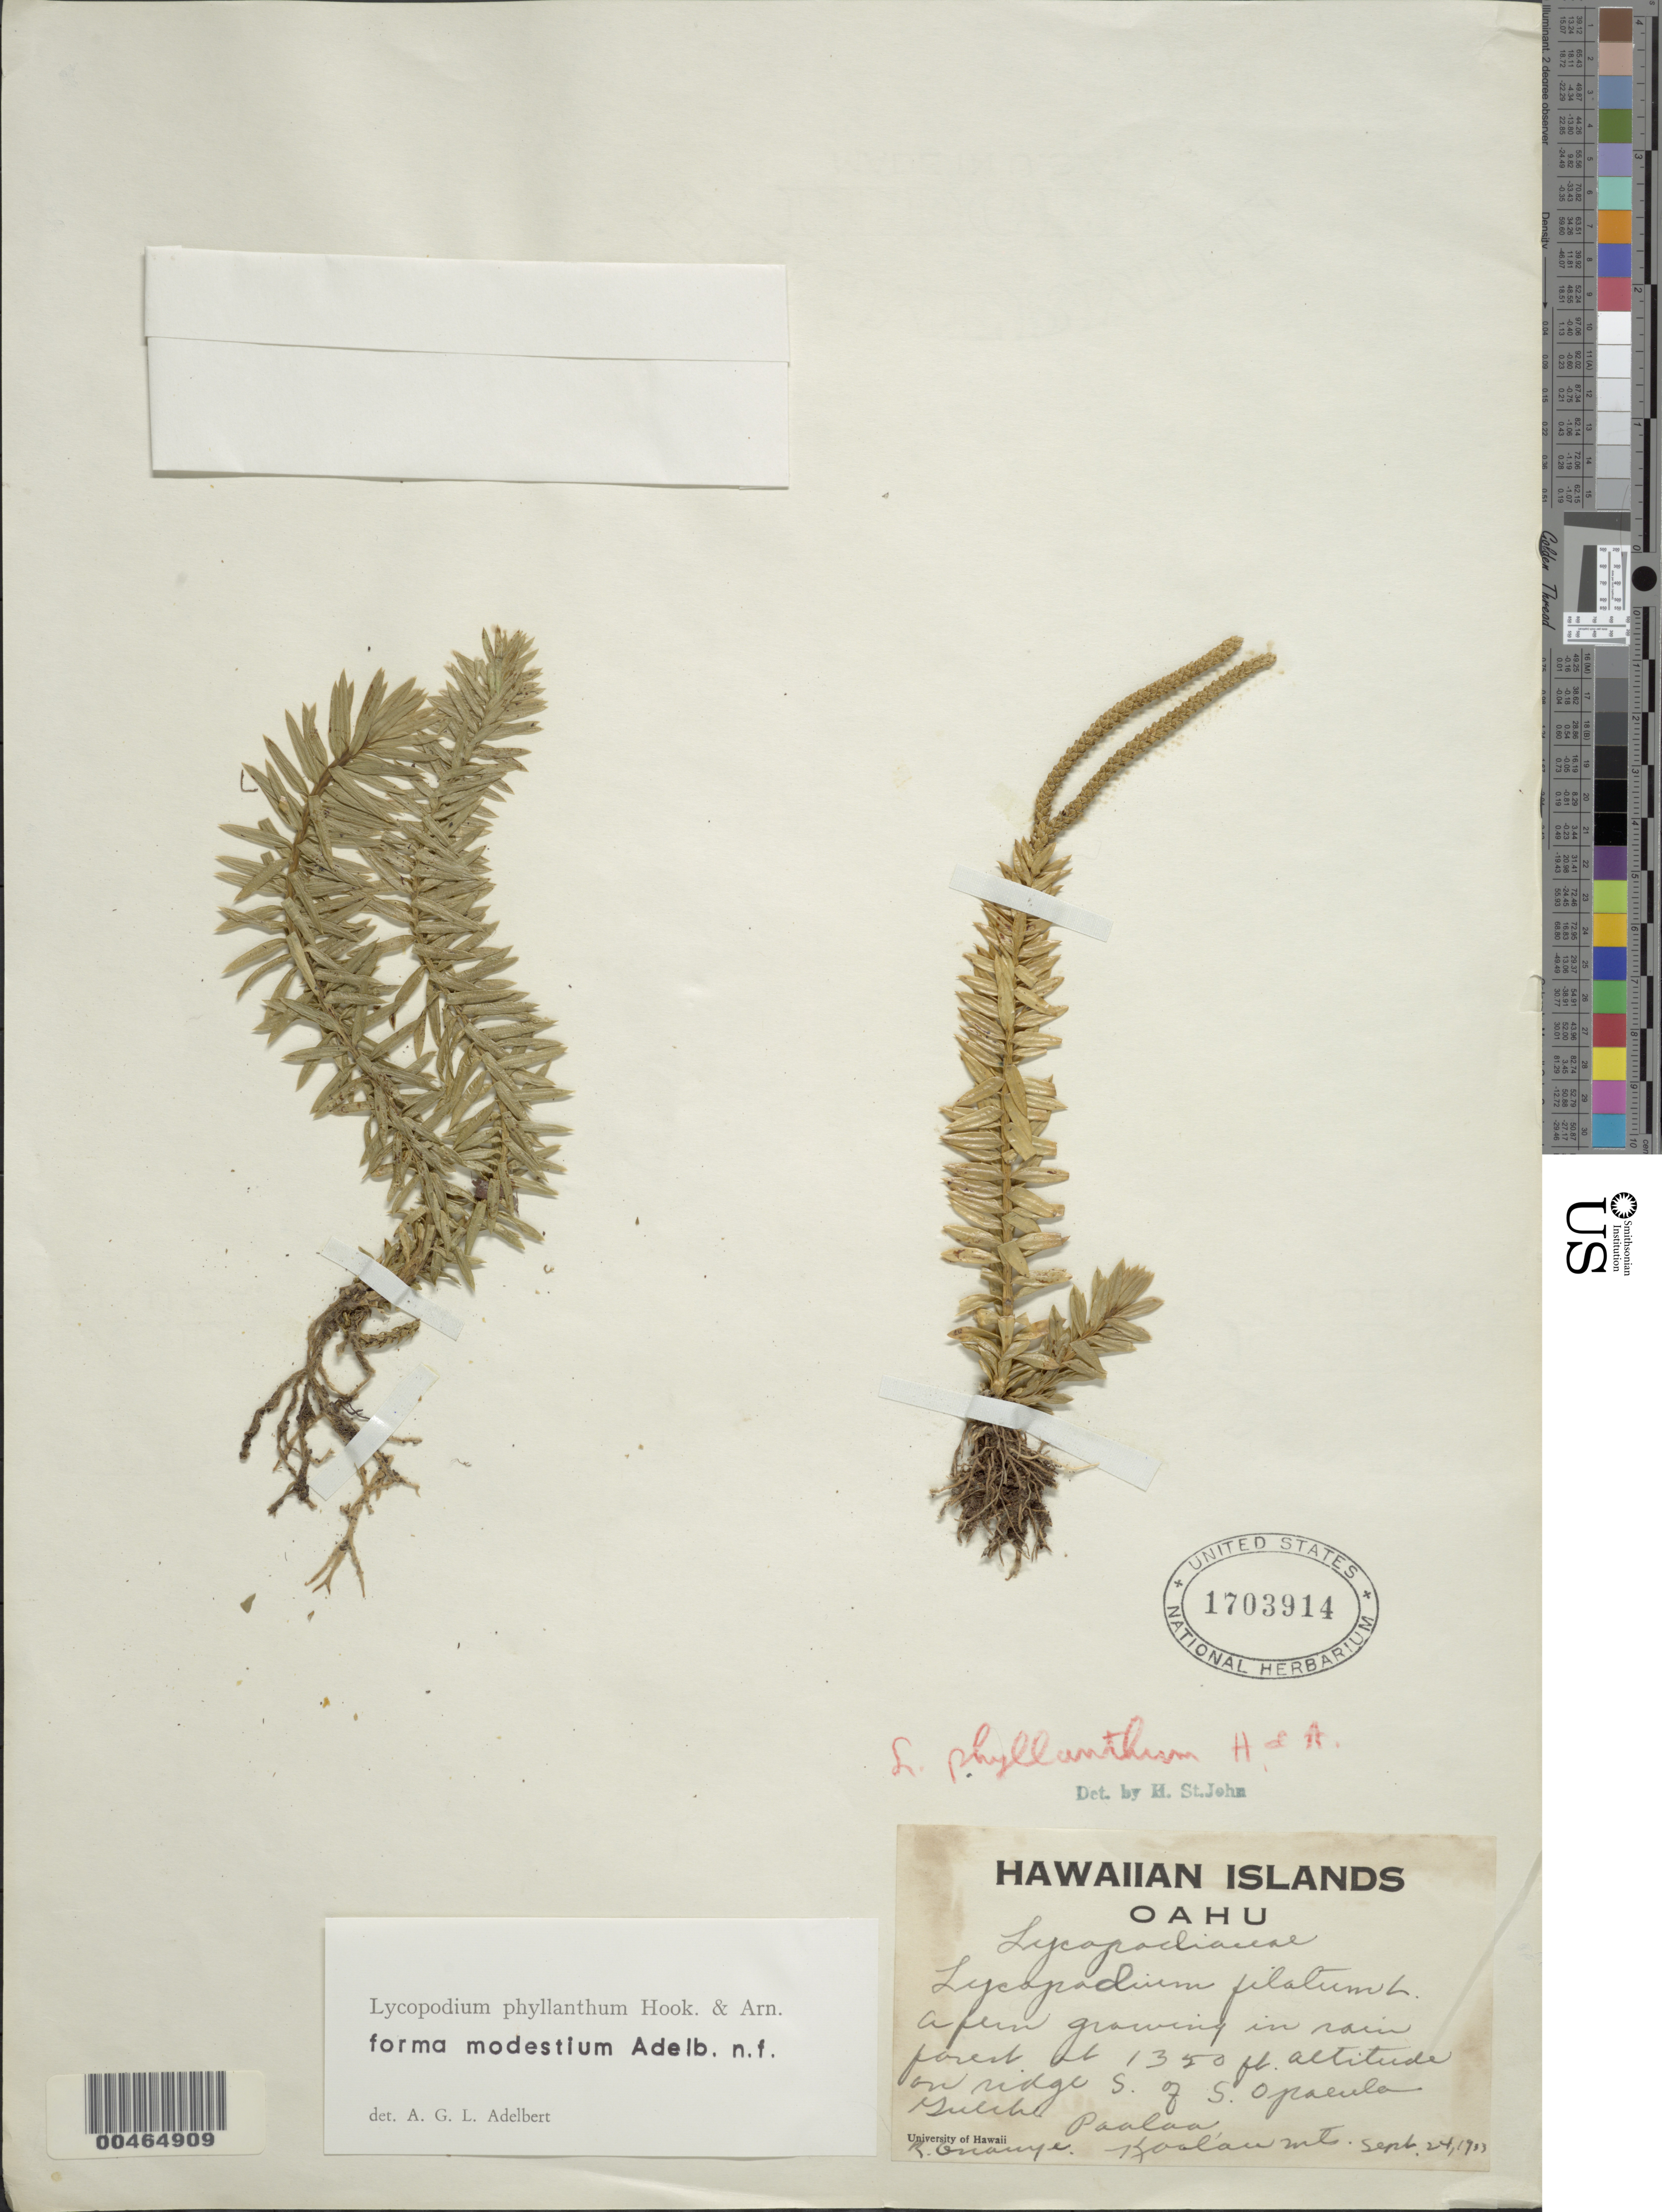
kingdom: Plantae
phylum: Tracheophyta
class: Lycopodiopsida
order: Lycopodiales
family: Lycopodiaceae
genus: Phlegmariurus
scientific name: Phlegmariurus phyllanthus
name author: (Hook. & Arn.) R.D. Dixit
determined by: Field, A. R.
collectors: R. Onanye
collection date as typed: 24 Sep 1933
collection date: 1933-09-24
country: United States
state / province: Hawaii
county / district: Honolulu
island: Oahu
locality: On ridge S of S Opaeula Gulch, Paalaa, Koolau Mountains, Oahu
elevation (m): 411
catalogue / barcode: US 1703914